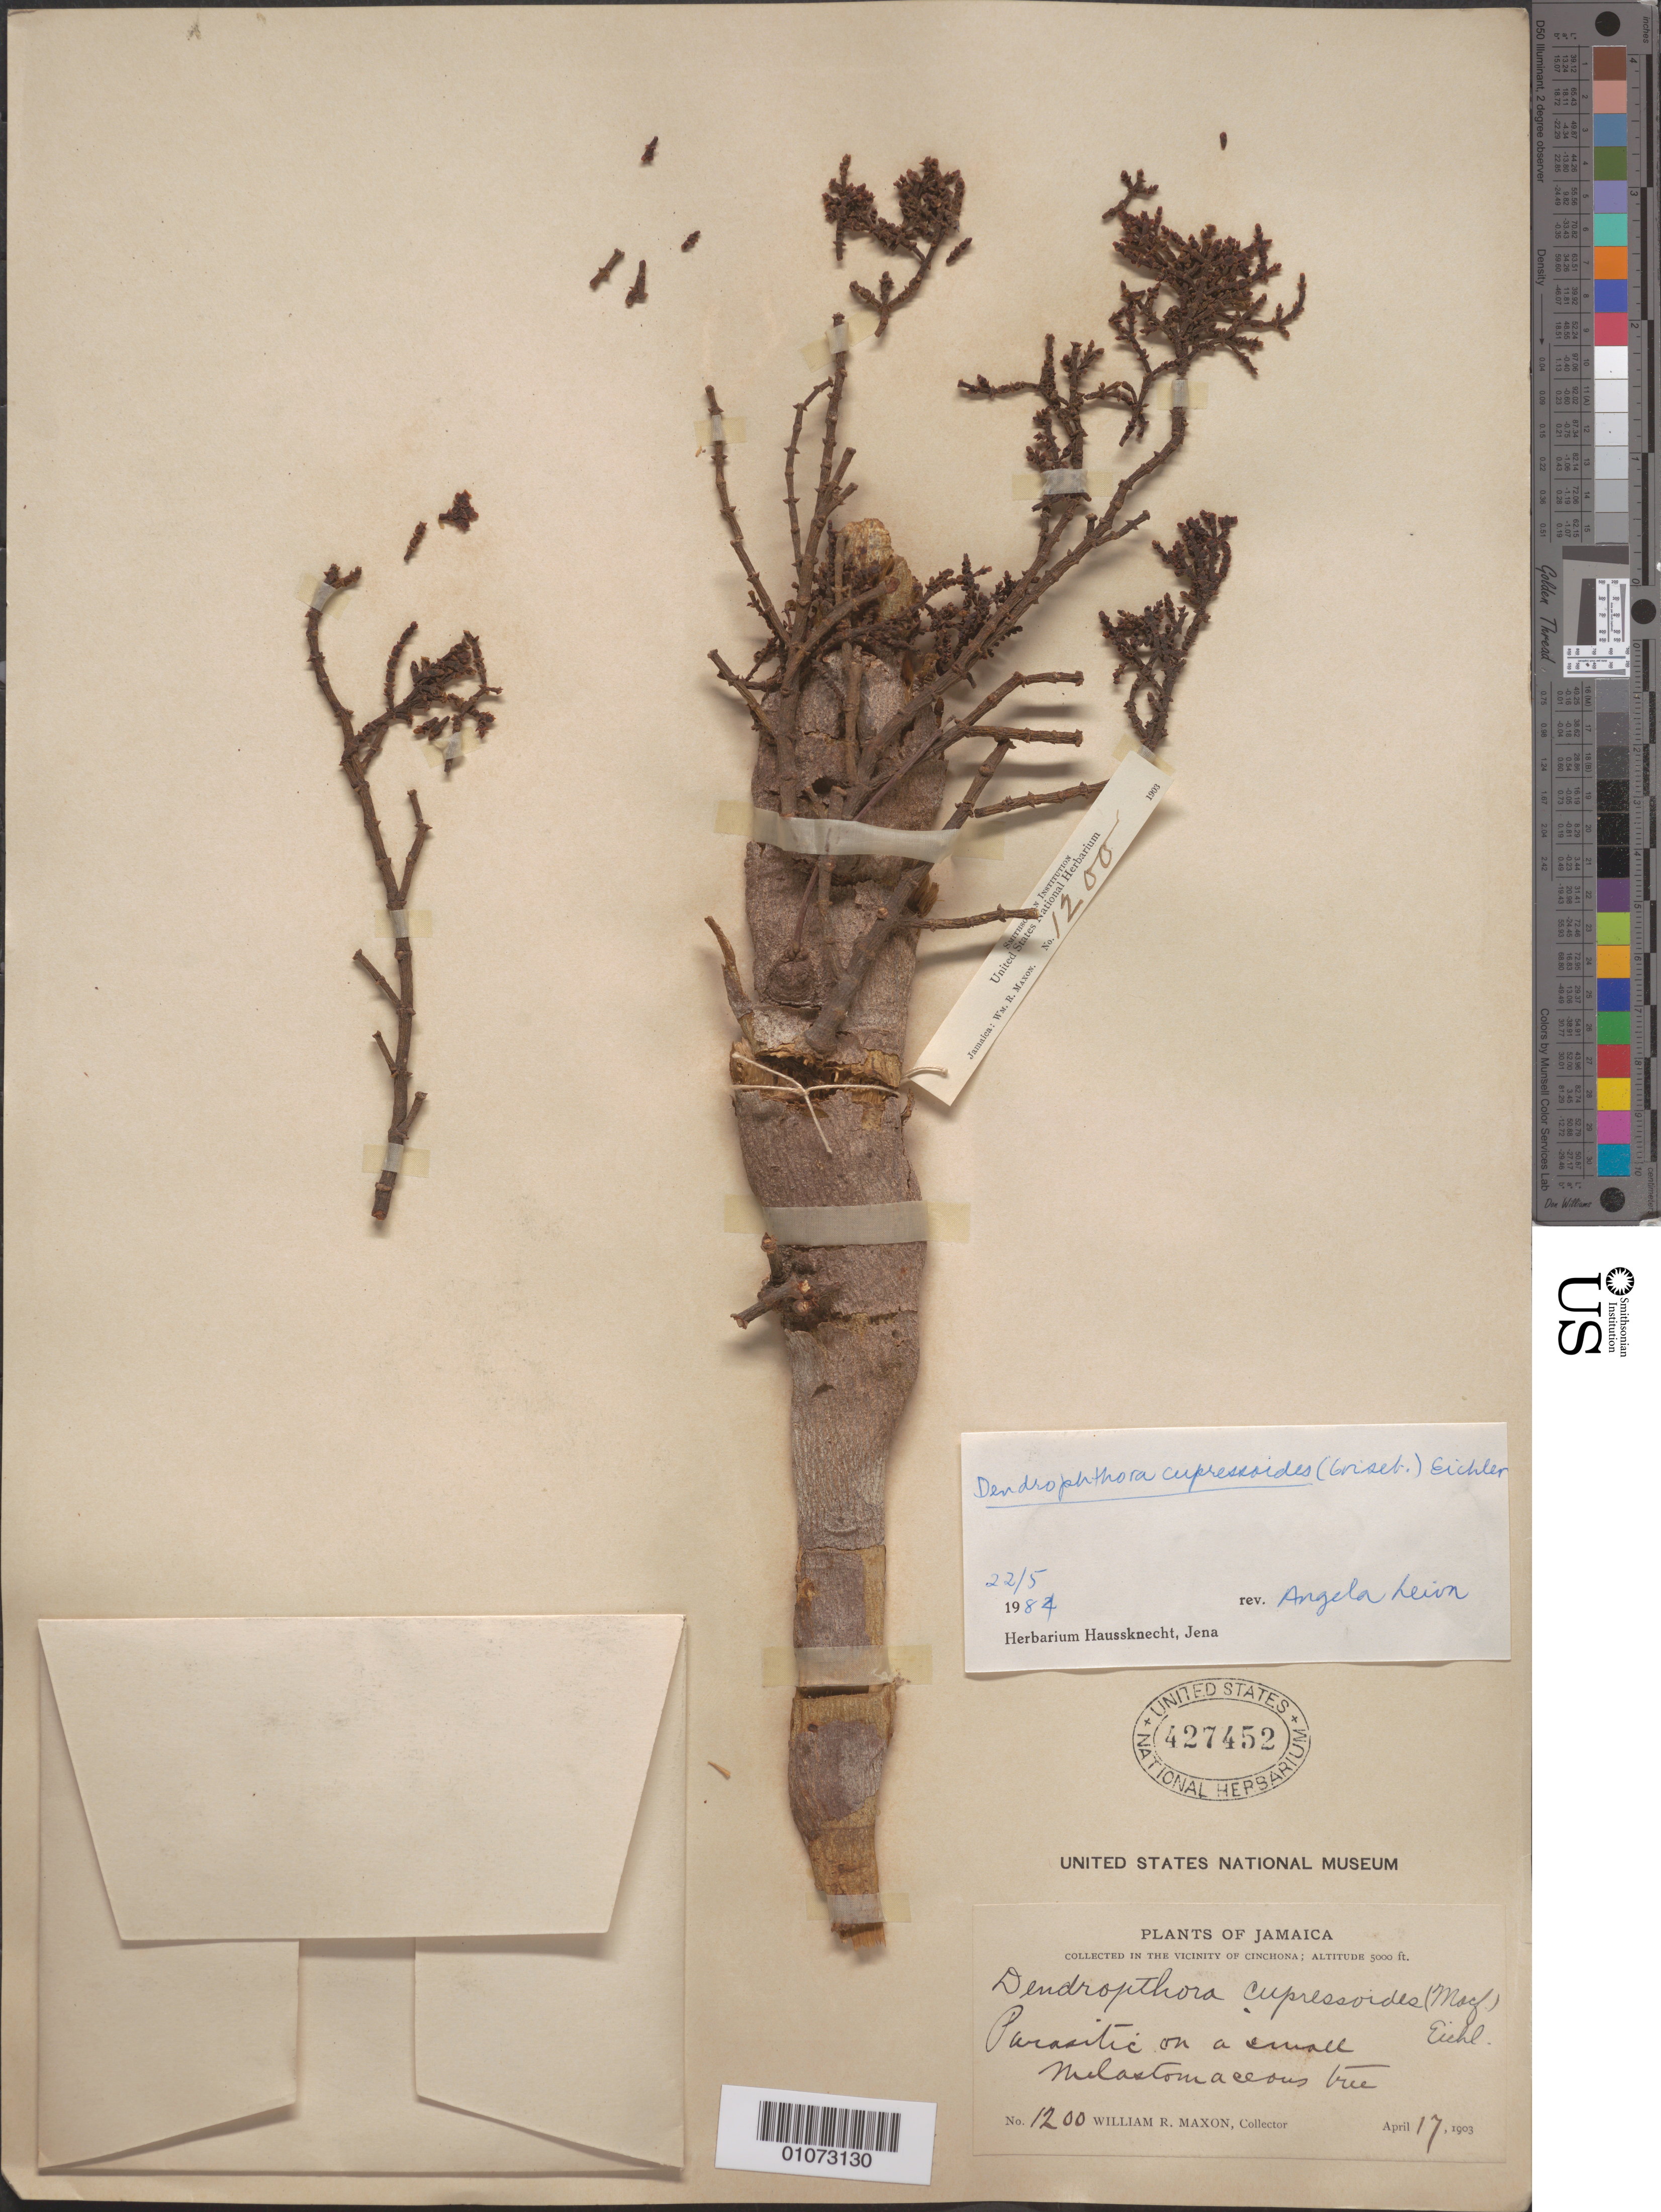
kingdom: Plantae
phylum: Tracheophyta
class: Magnoliopsida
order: Santalales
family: Viscaceae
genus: Dendrophthora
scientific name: Dendrophthora cupressoides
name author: (Macfad.) Eichler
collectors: W. R. Maxon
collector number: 1200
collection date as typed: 17 Apr 1903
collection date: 1903-04-17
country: Jamaica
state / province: Saint Andrew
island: Jamaica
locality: Collected in the vicinity of Cinchona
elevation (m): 1524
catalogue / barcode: US 427452